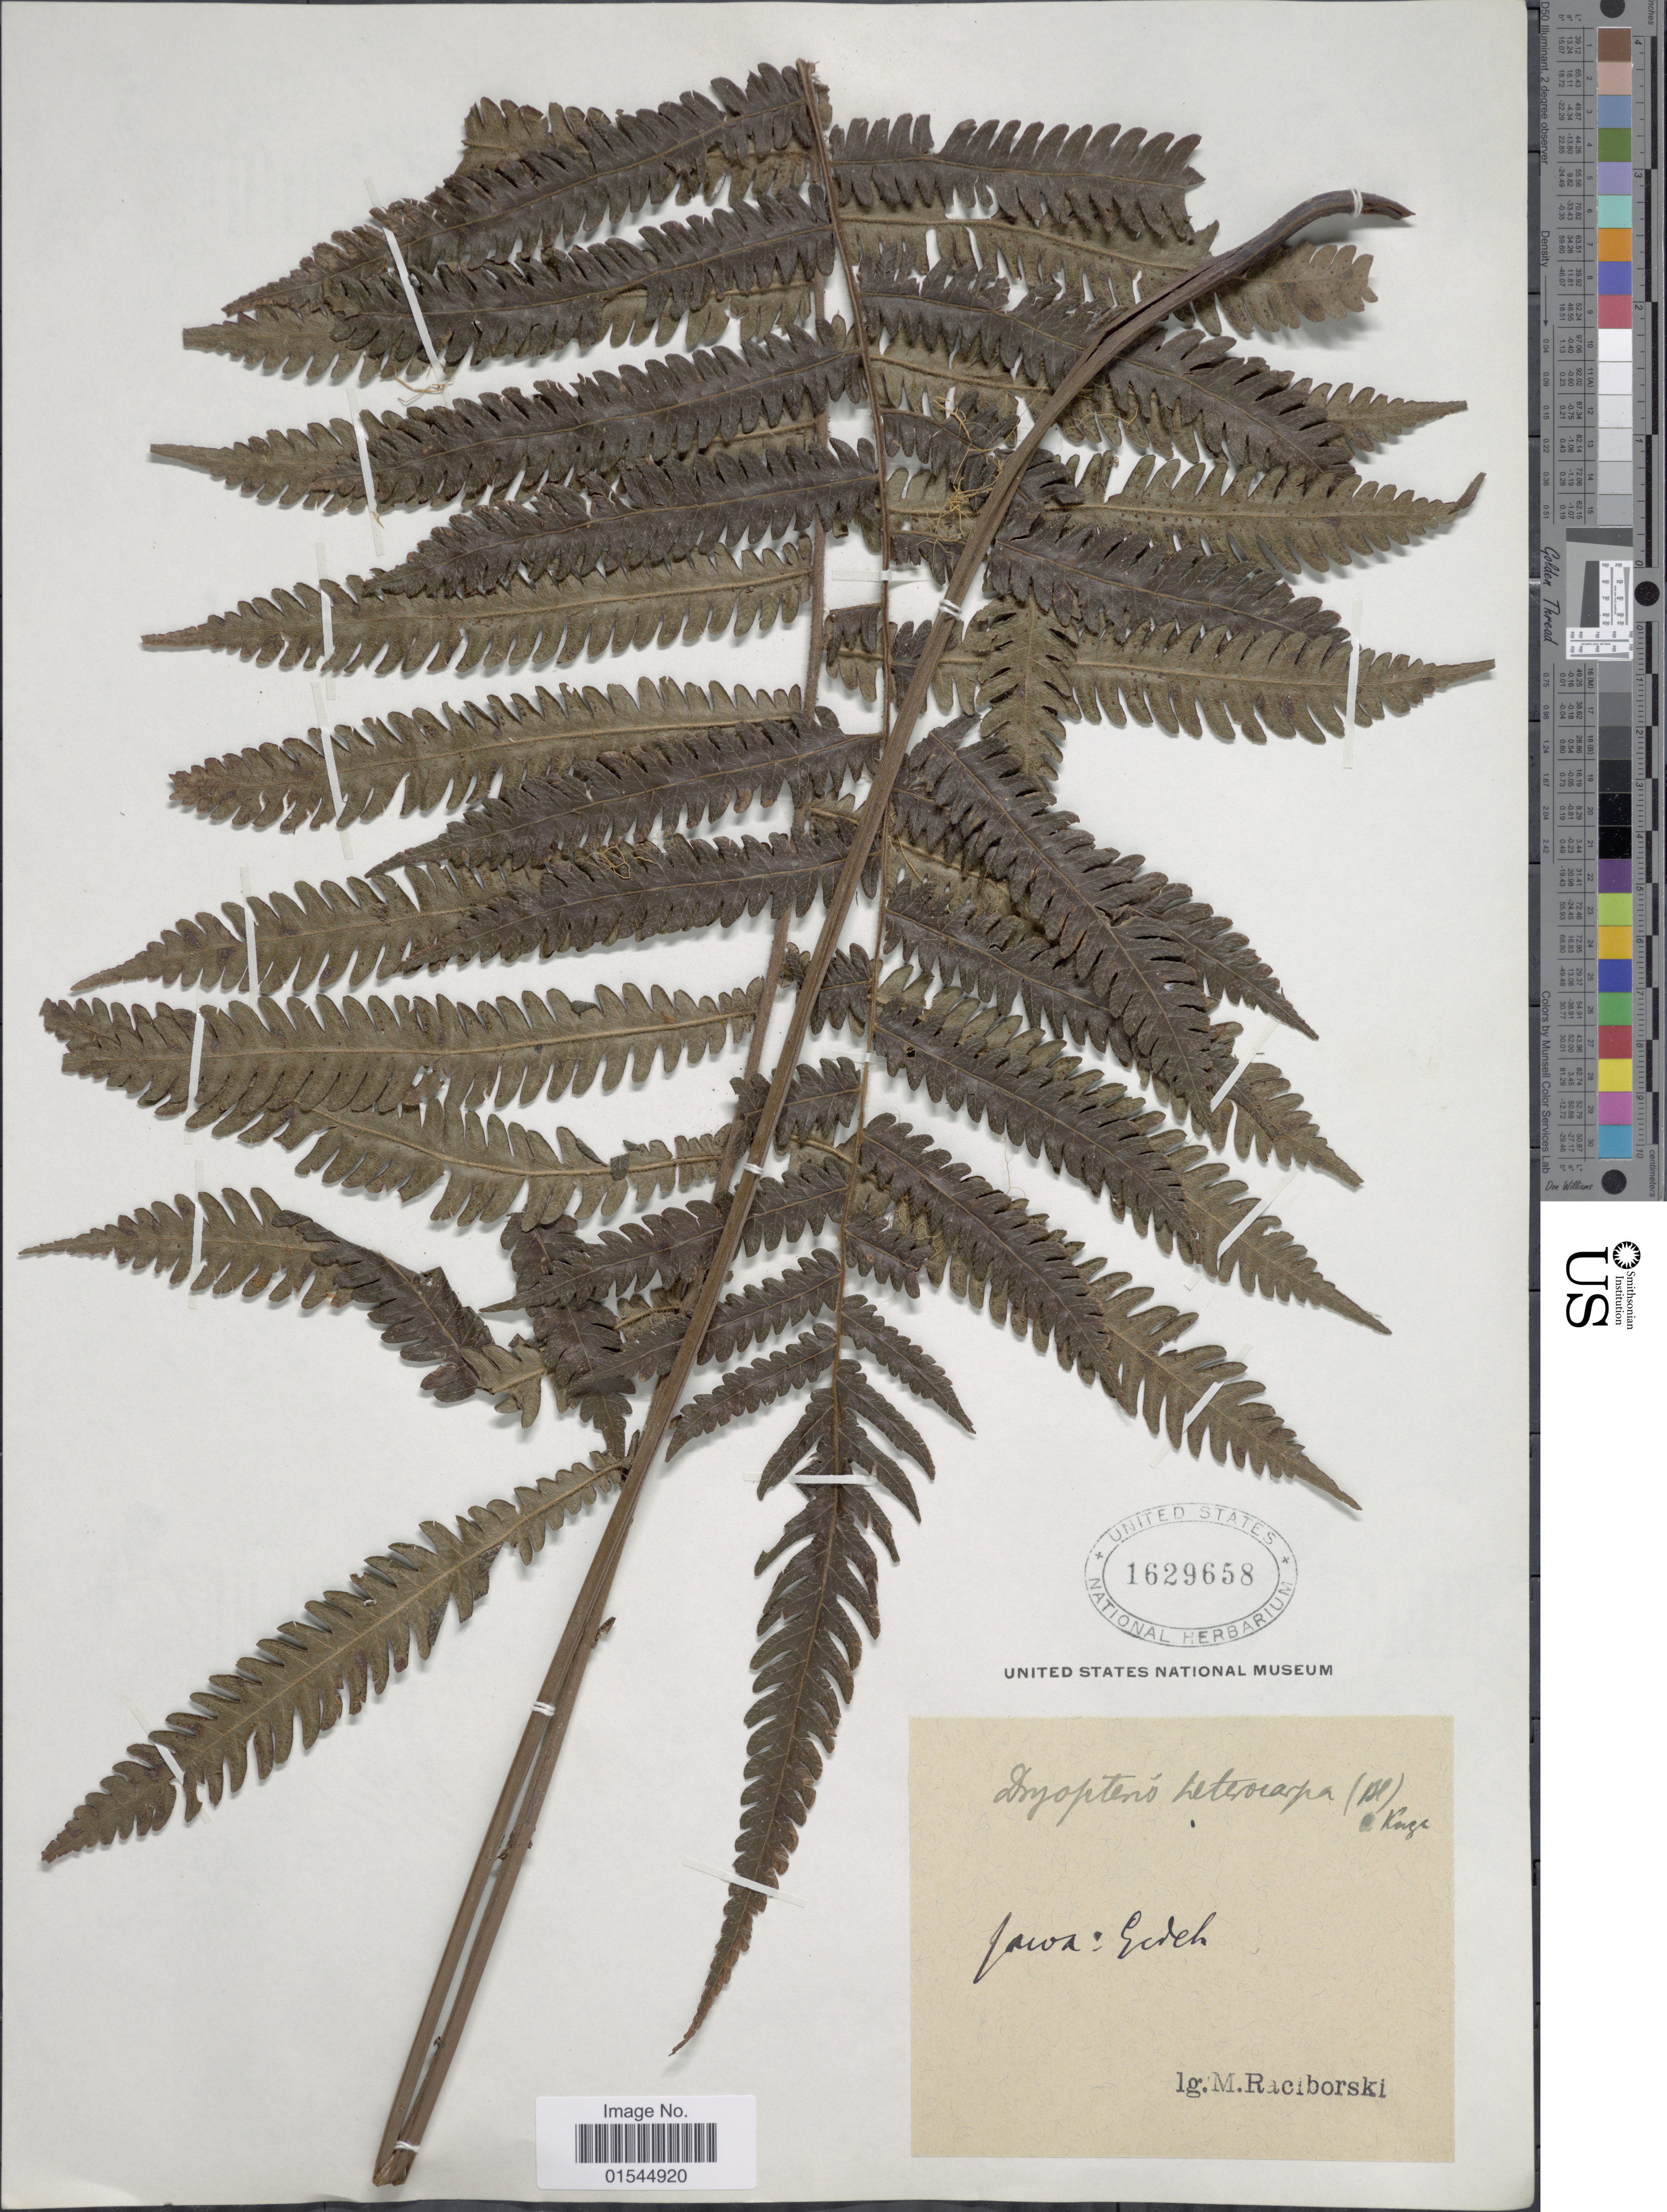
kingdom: Plantae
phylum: Tracheophyta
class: Polypodiopsida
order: Polypodiales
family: Thelypteridaceae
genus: Sphaerostephanos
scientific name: Sphaerostephanos heterocarpus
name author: (Blume) Holttum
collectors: M. Raciborski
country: Indonesia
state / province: Java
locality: Java: Gedeh [interpreted]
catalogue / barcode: US 1629658